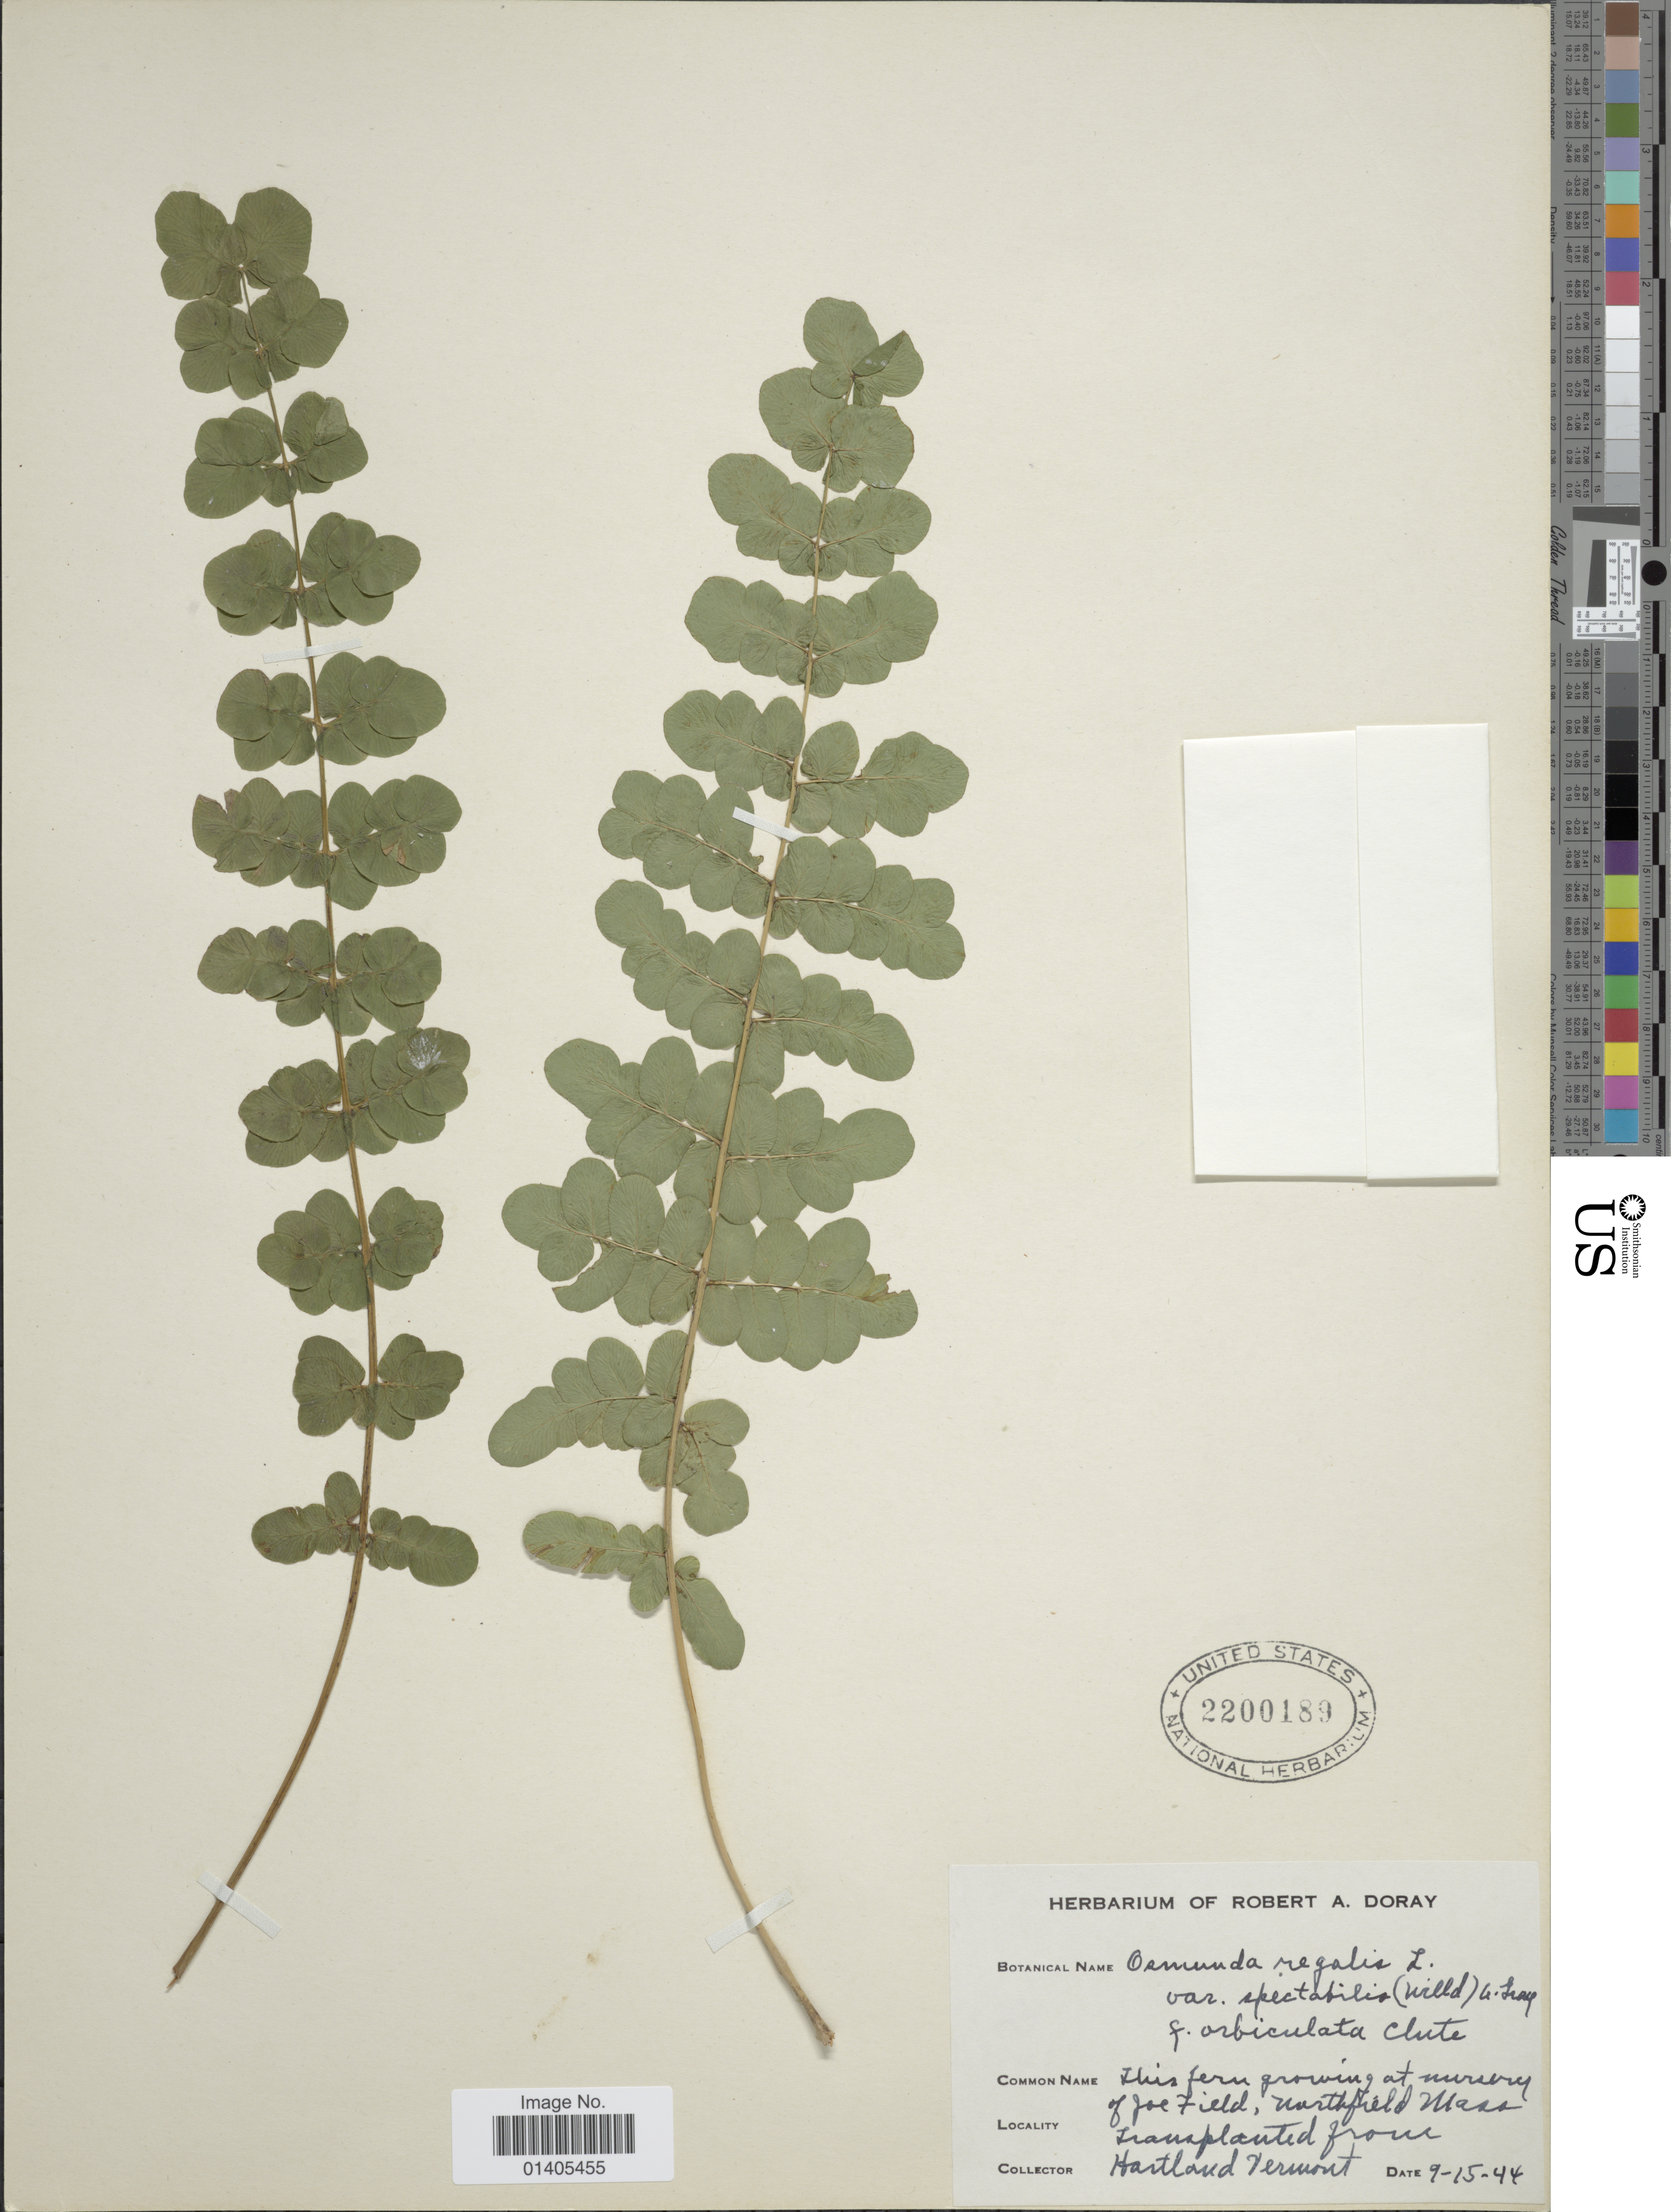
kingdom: Plantae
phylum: Tracheophyta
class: Polypodiopsida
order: Osmundales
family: Osmundaceae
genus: Osmunda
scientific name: Osmunda regalis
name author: L.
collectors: ex herb. Robert A. Doray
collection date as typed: Transcribed d/m/y: 15/9/44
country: United States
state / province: Vermont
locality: This fern growing at nursery of Joe Field, Northfield Mass Transplanted from Hartland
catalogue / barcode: US 2200189